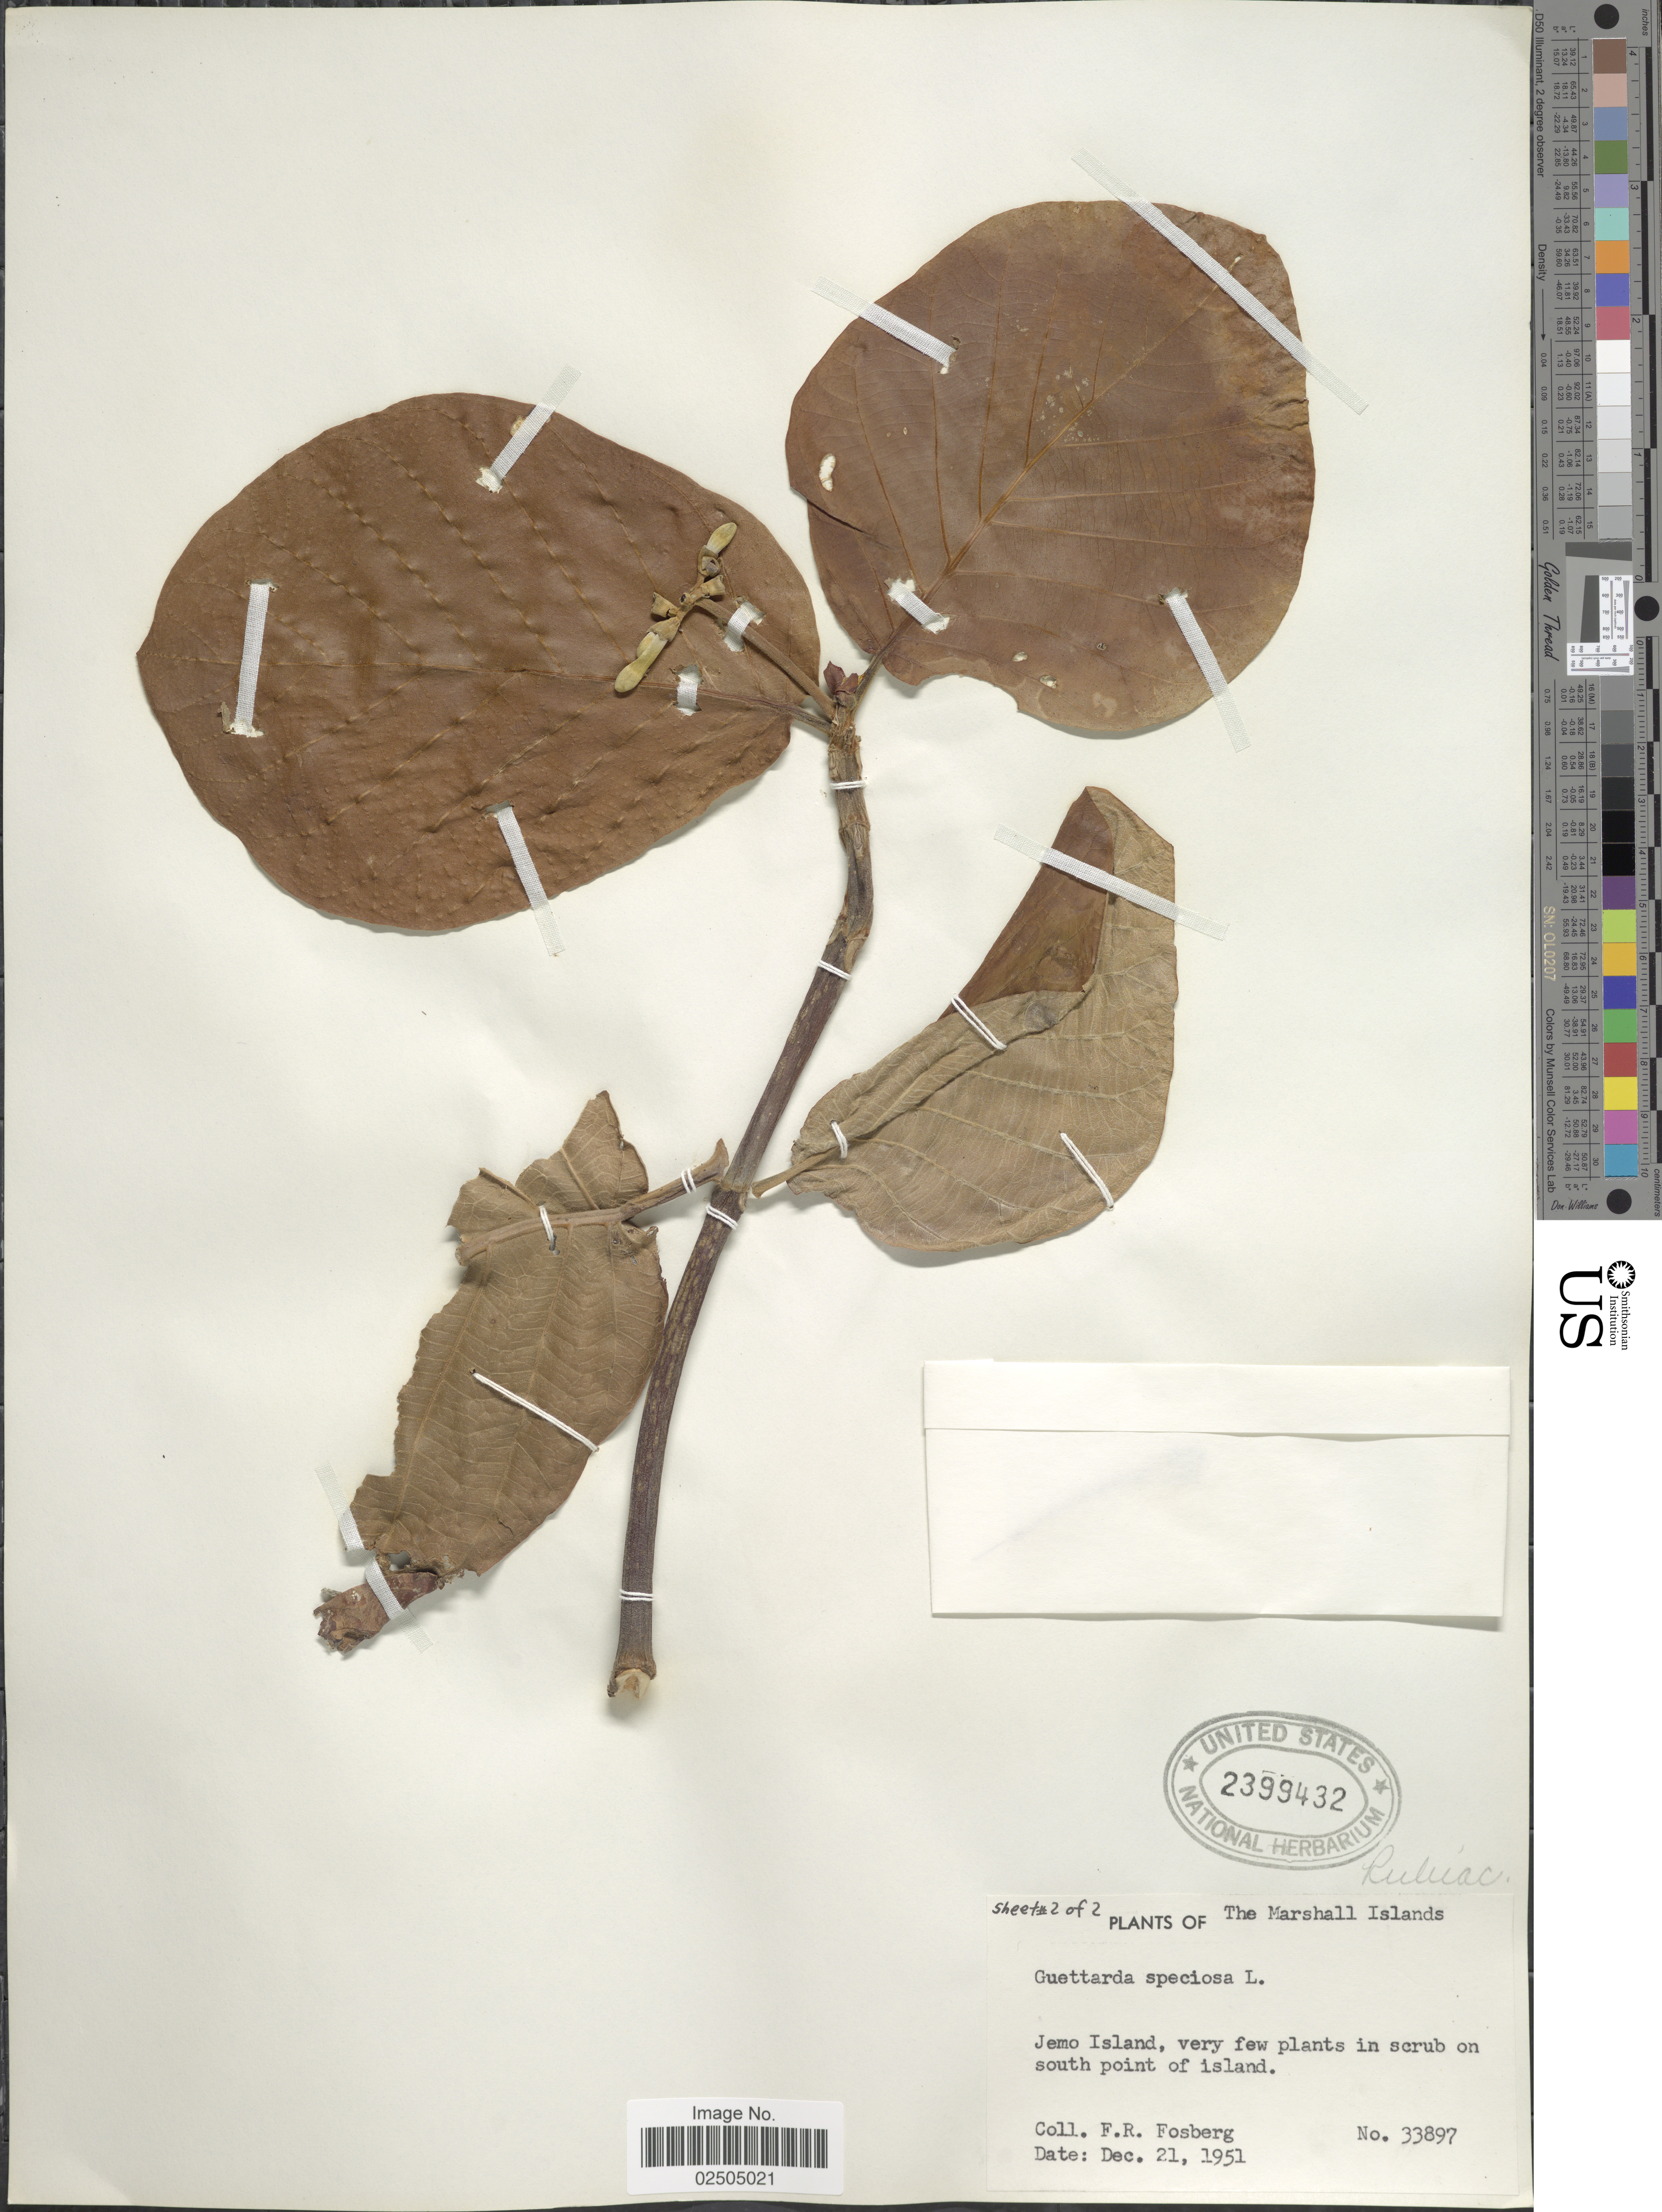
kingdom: Plantae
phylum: Tracheophyta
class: Magnoliopsida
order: Gentianales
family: Rubiaceae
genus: Guettarda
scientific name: Guettarda speciosa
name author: L.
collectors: F. R. Fosberg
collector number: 33897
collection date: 1951-12-21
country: Marshall Islands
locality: The Marshall Islands, Jemo Island, on south point of island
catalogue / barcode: US 2399432